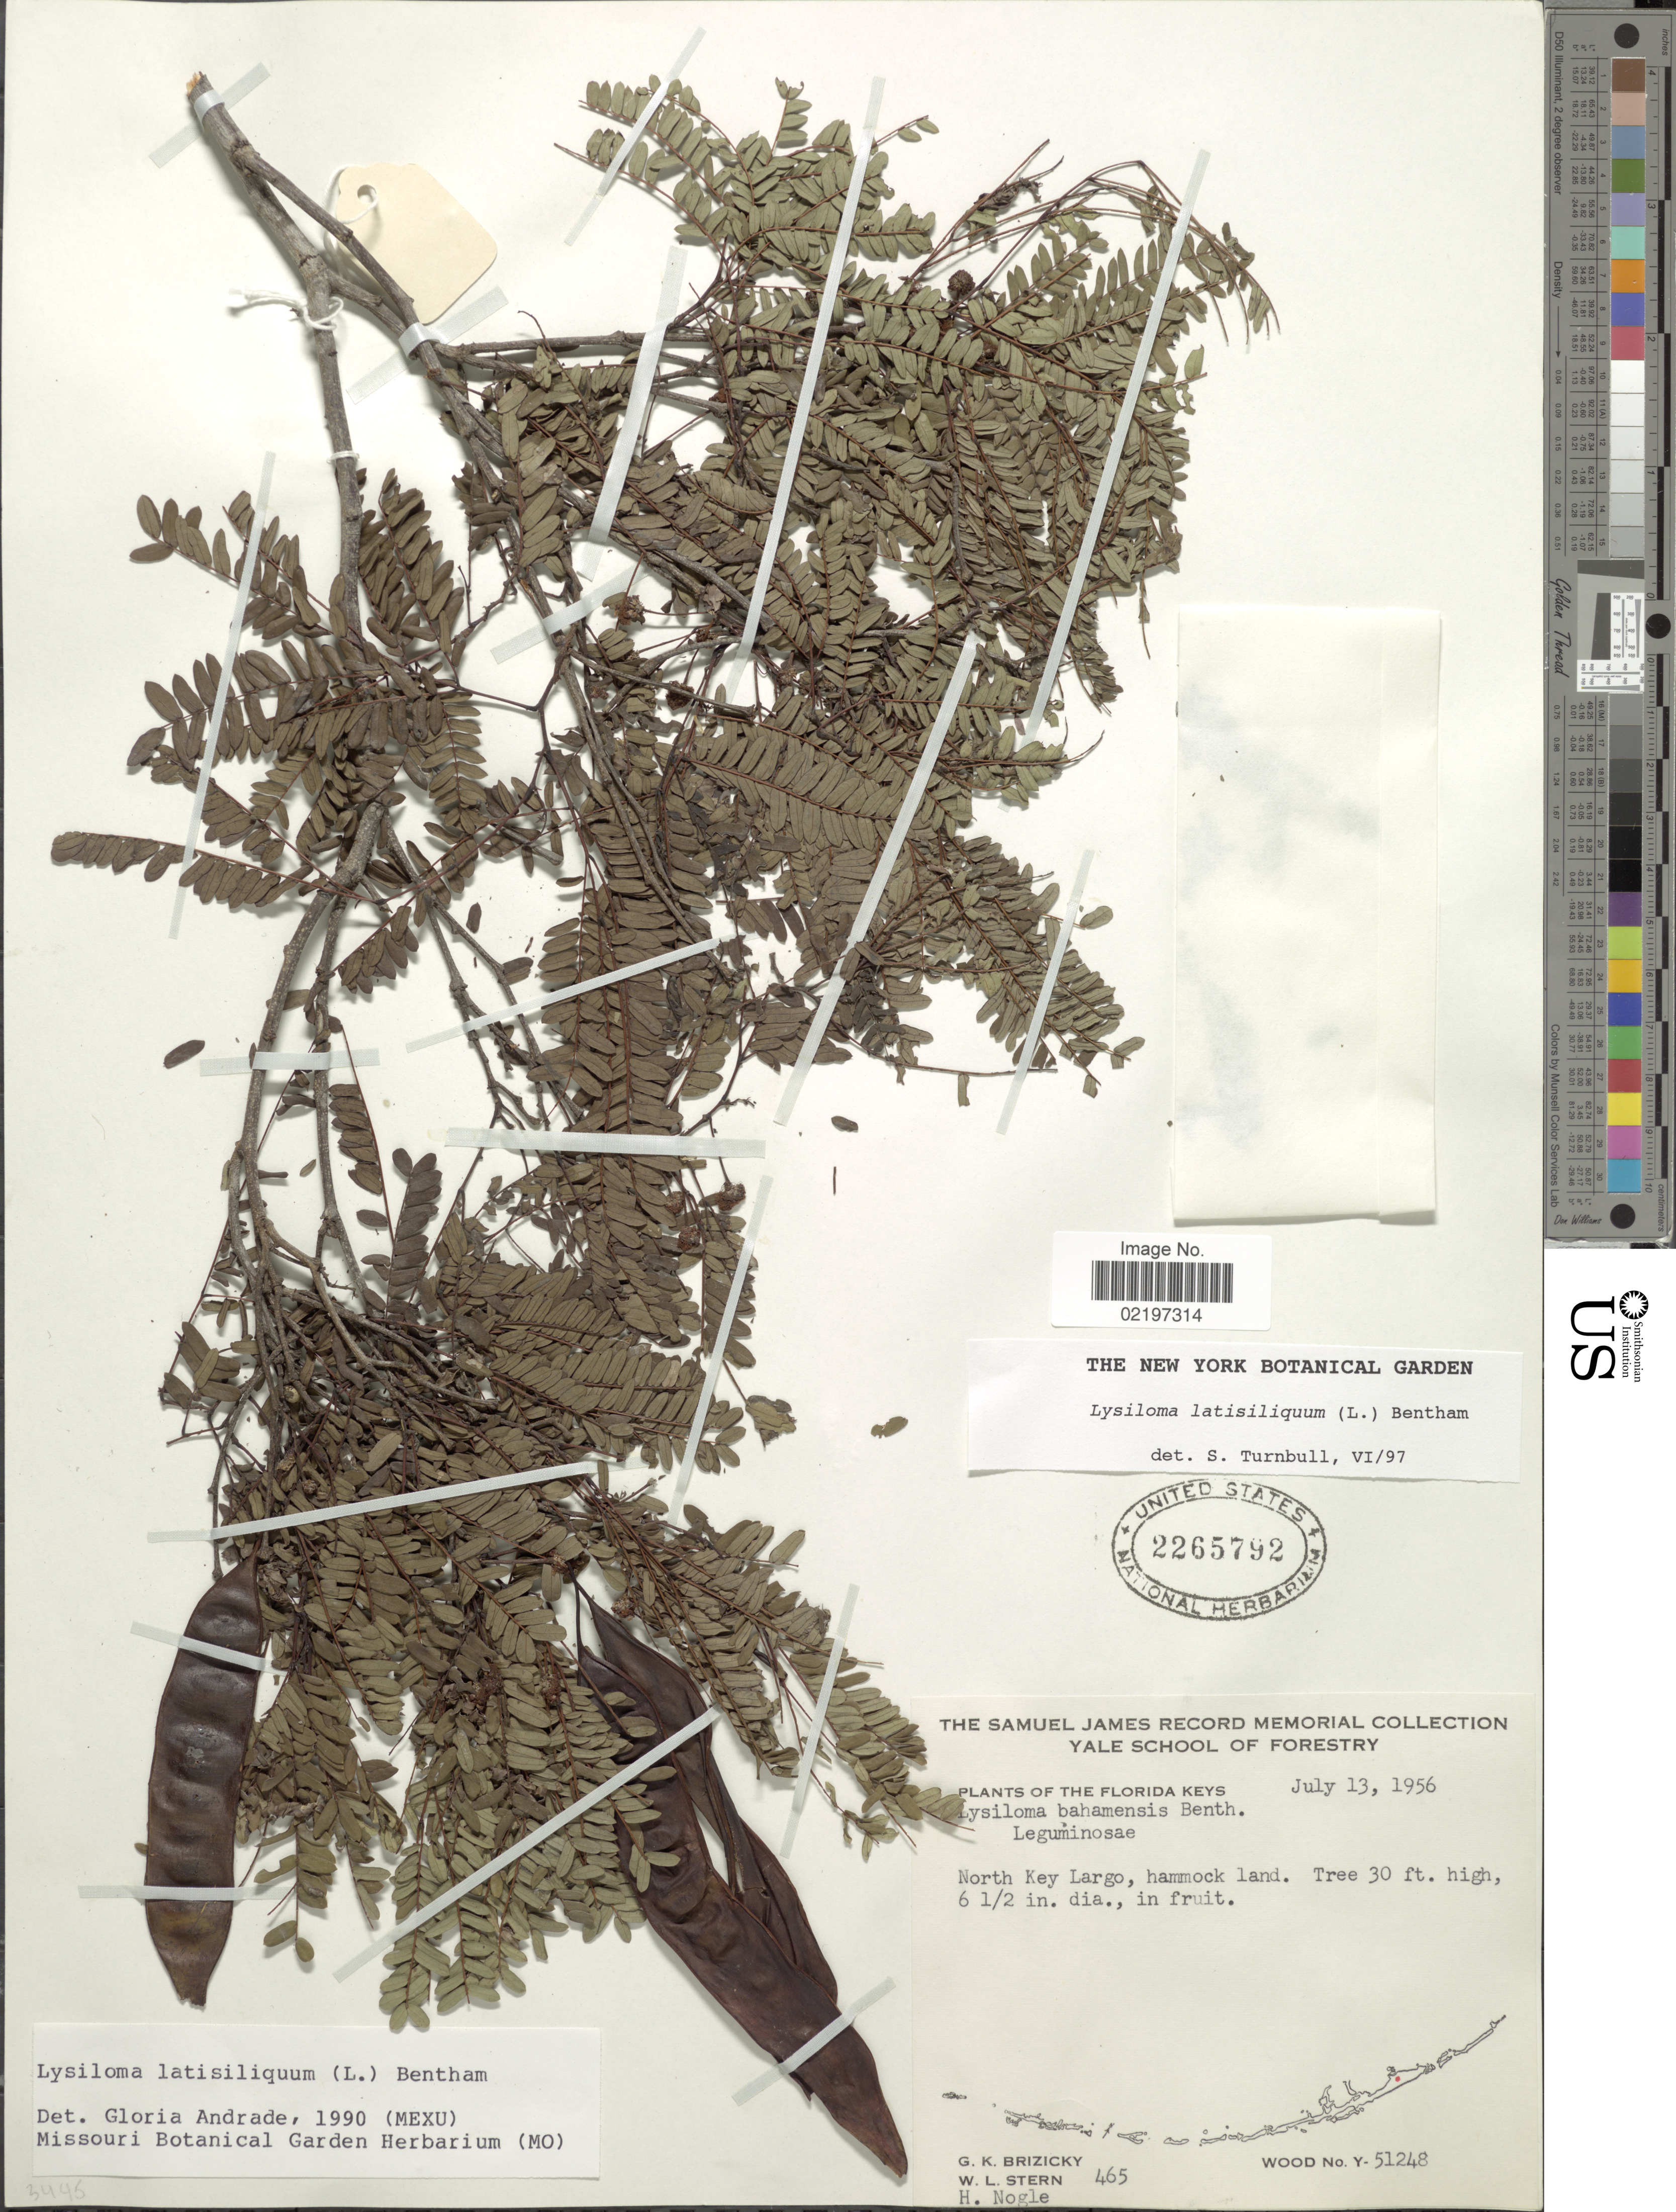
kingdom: Plantae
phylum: Tracheophyta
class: Magnoliopsida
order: Fabales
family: Fabaceae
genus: Lysiloma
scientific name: Lysiloma latisiliquum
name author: (L.) Benth.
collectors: G. K. Brizicky, W. L. Stern & H. Nogle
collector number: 465/Woods Y.51248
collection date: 1956-07-13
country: United States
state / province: Florida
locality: The Florida Keys, North Key Largo, hammock land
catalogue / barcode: US 2265792